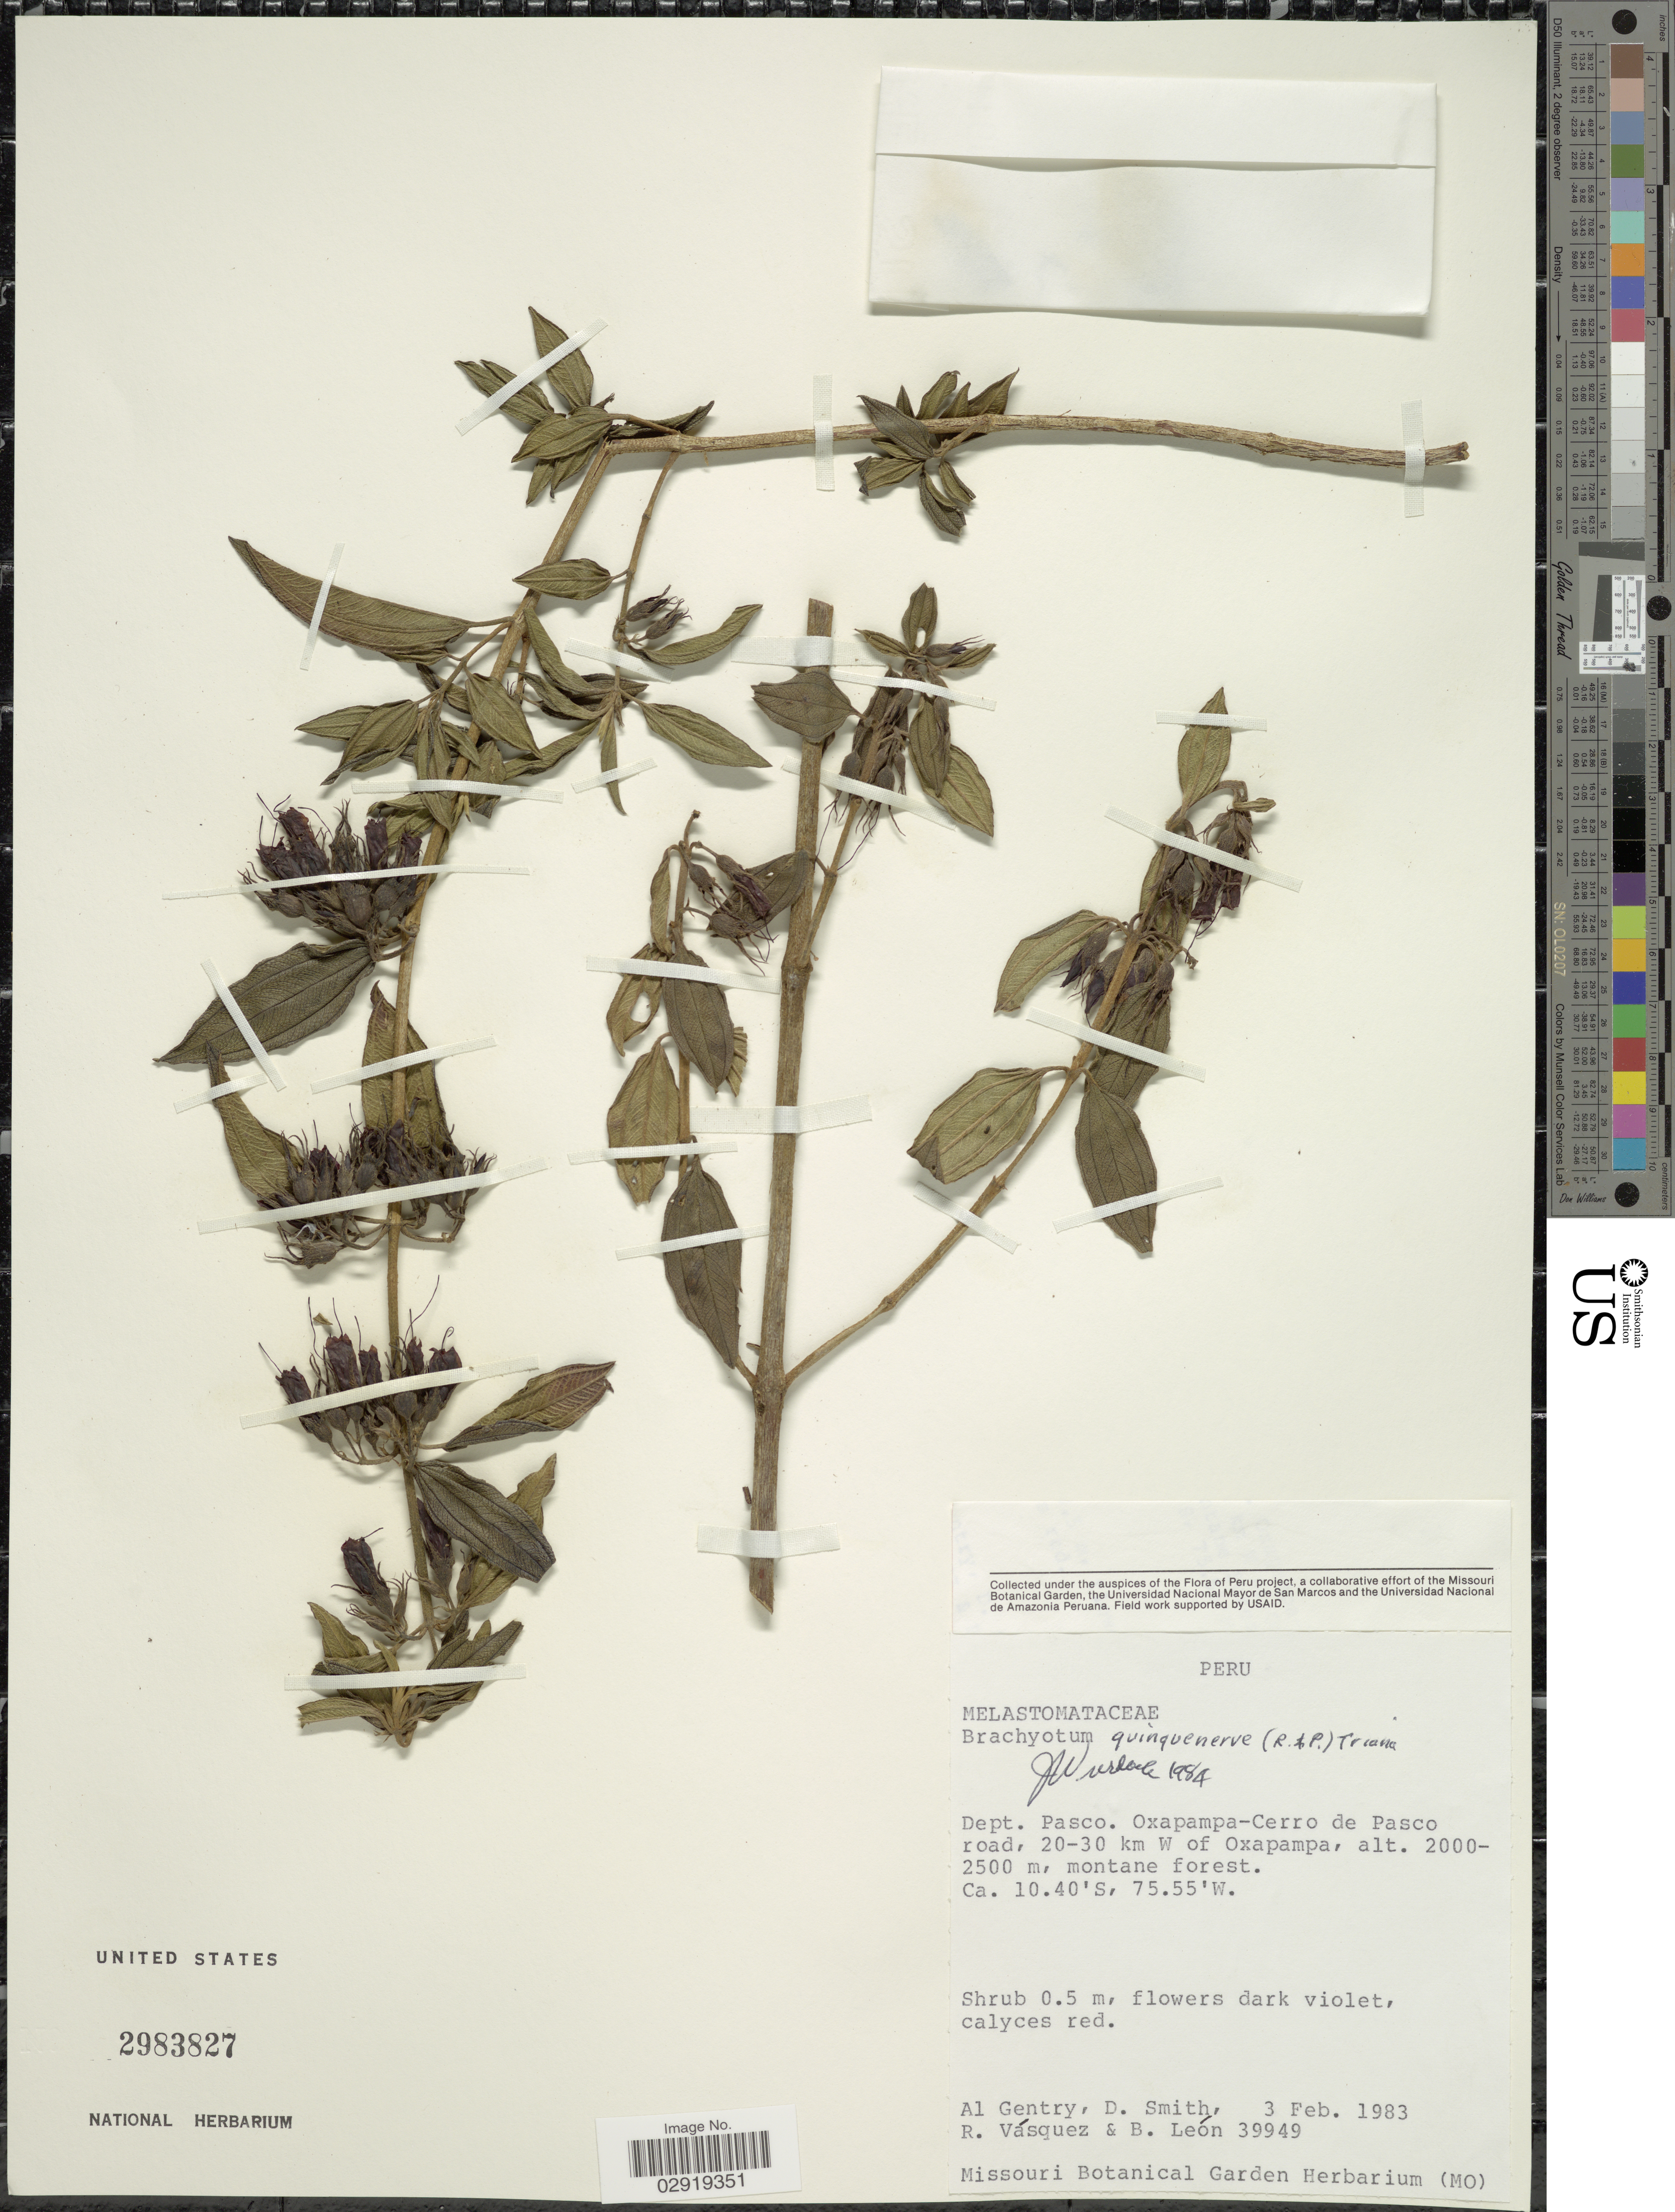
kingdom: Plantae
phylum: Tracheophyta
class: Magnoliopsida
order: Myrtales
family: Melastomataceae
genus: Brachyotum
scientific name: Brachyotum quinquenerve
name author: (Ruiz & Pav.) Triana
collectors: A. H. Gentry, D. Smith, R. Vásquez & B. León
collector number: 39949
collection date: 1983-02-03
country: Peru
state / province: Pasco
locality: Dept. Pasco. Oxapampa-Cerro de Pasco road, 20-30 km W of Oxapampa.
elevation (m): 2000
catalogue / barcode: US 2983827